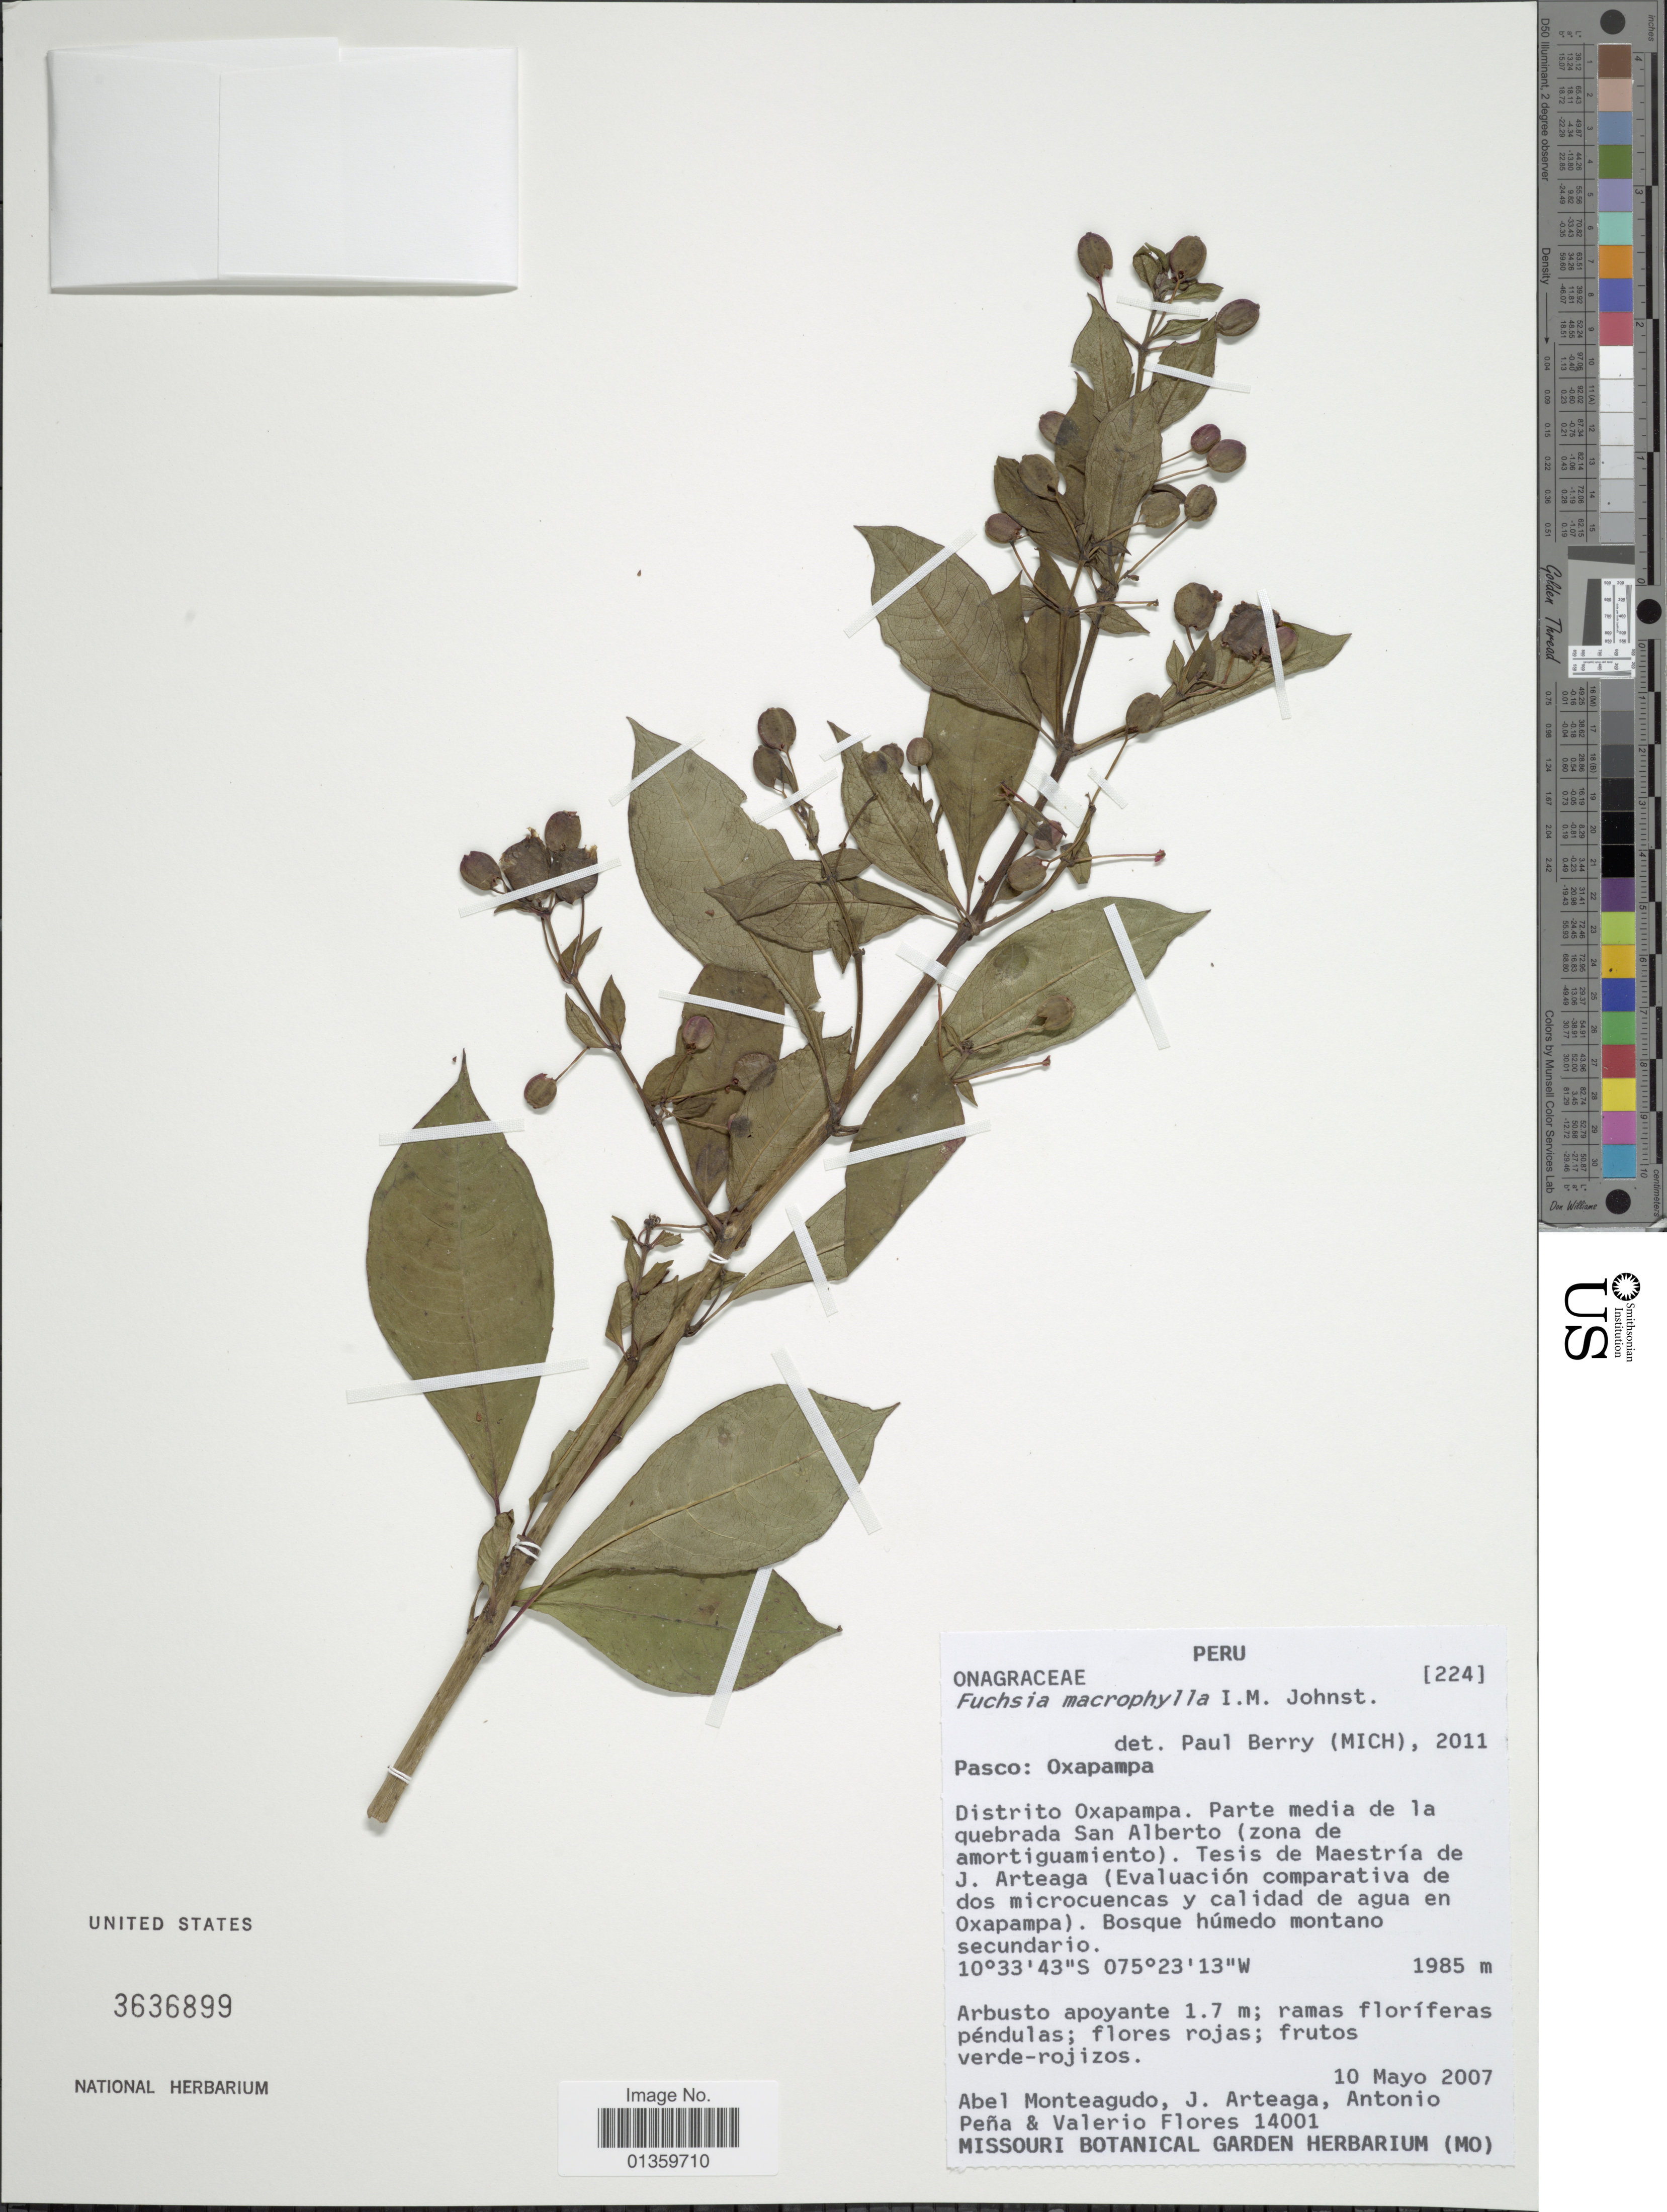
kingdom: Plantae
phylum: Tracheophyta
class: Magnoliopsida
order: Myrtales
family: Onagraceae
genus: Fuchsia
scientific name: Fuchsia macrophylla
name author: I.M. Johnst.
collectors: A. Monteagudo, J. Arteaga, A. Peña & V. Flores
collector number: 14001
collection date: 2007-05-10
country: Peru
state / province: Pasco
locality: Distrito Oxapampa. Parte media de la quebrada San Alberto (zona de amortiguamiento)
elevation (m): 1985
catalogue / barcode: US 3636899